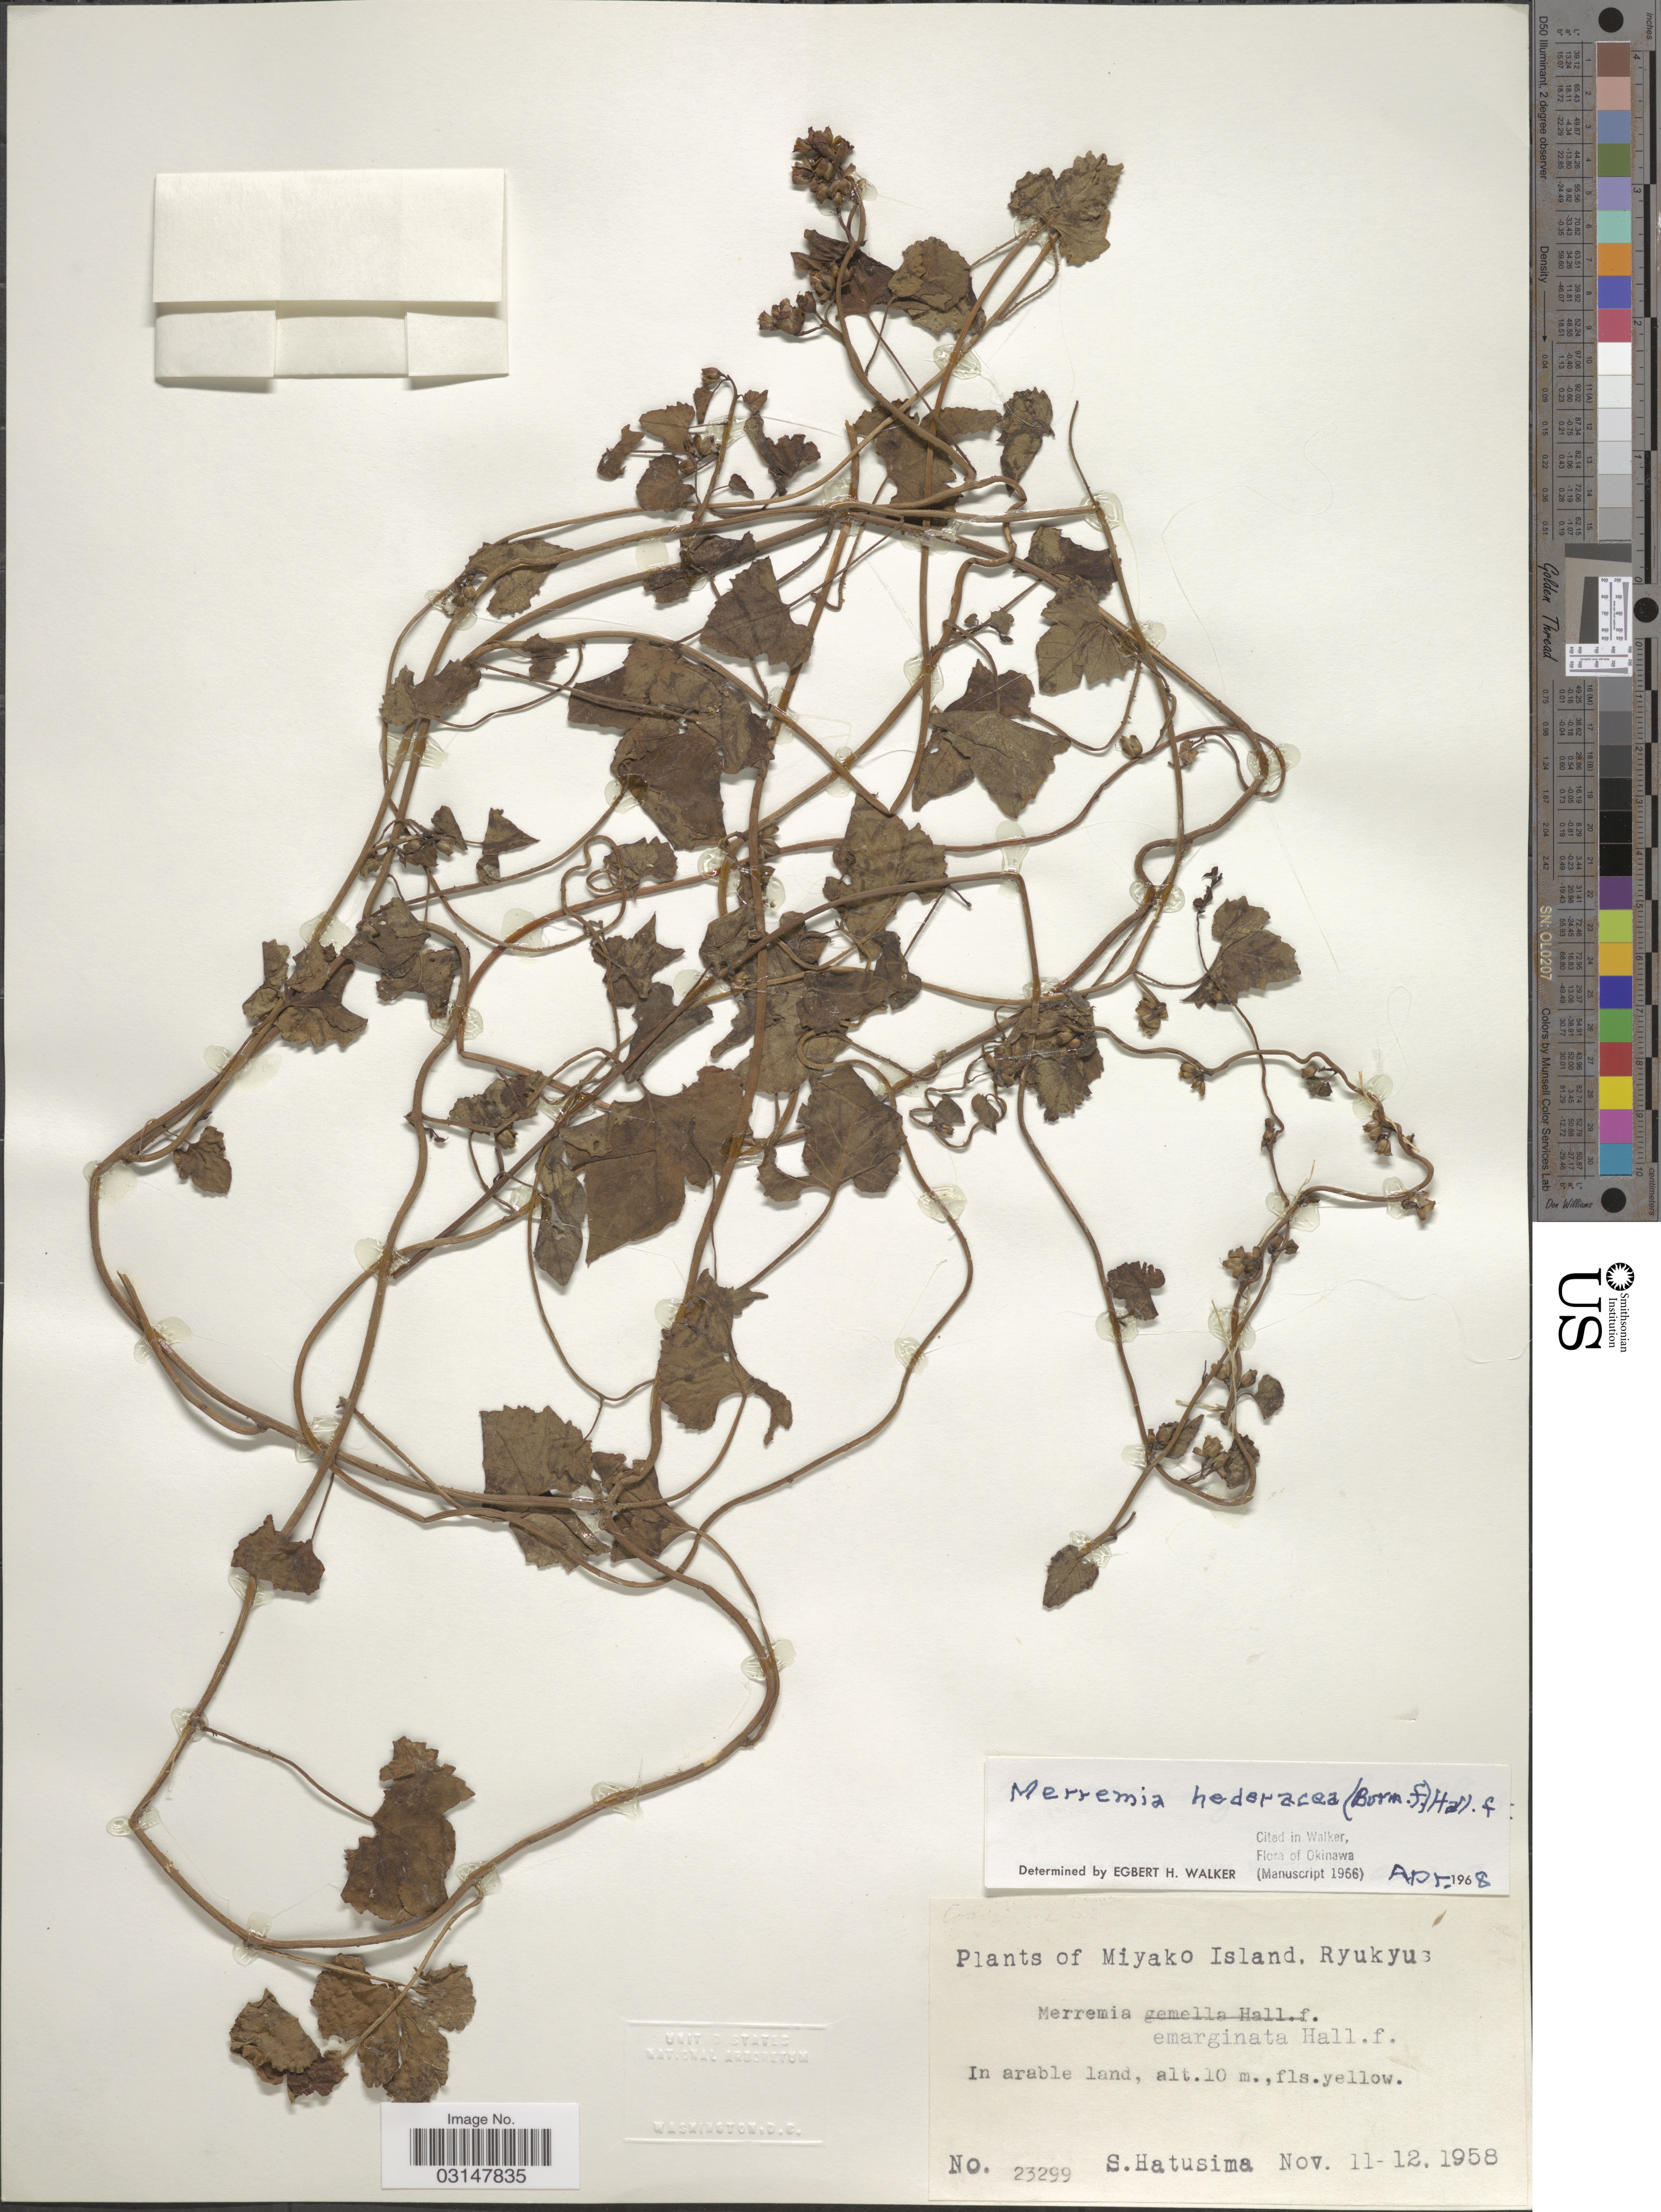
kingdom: Plantae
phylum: Tracheophyta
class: Magnoliopsida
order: Solanales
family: Convolvulaceae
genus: Merremia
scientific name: Merremia hederacea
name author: (Burm. f.) Hallier f.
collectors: S. Hatusima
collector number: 23299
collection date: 1958-11-11/1958-11-12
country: Japan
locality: Miyako Island, Ryukyus.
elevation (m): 10